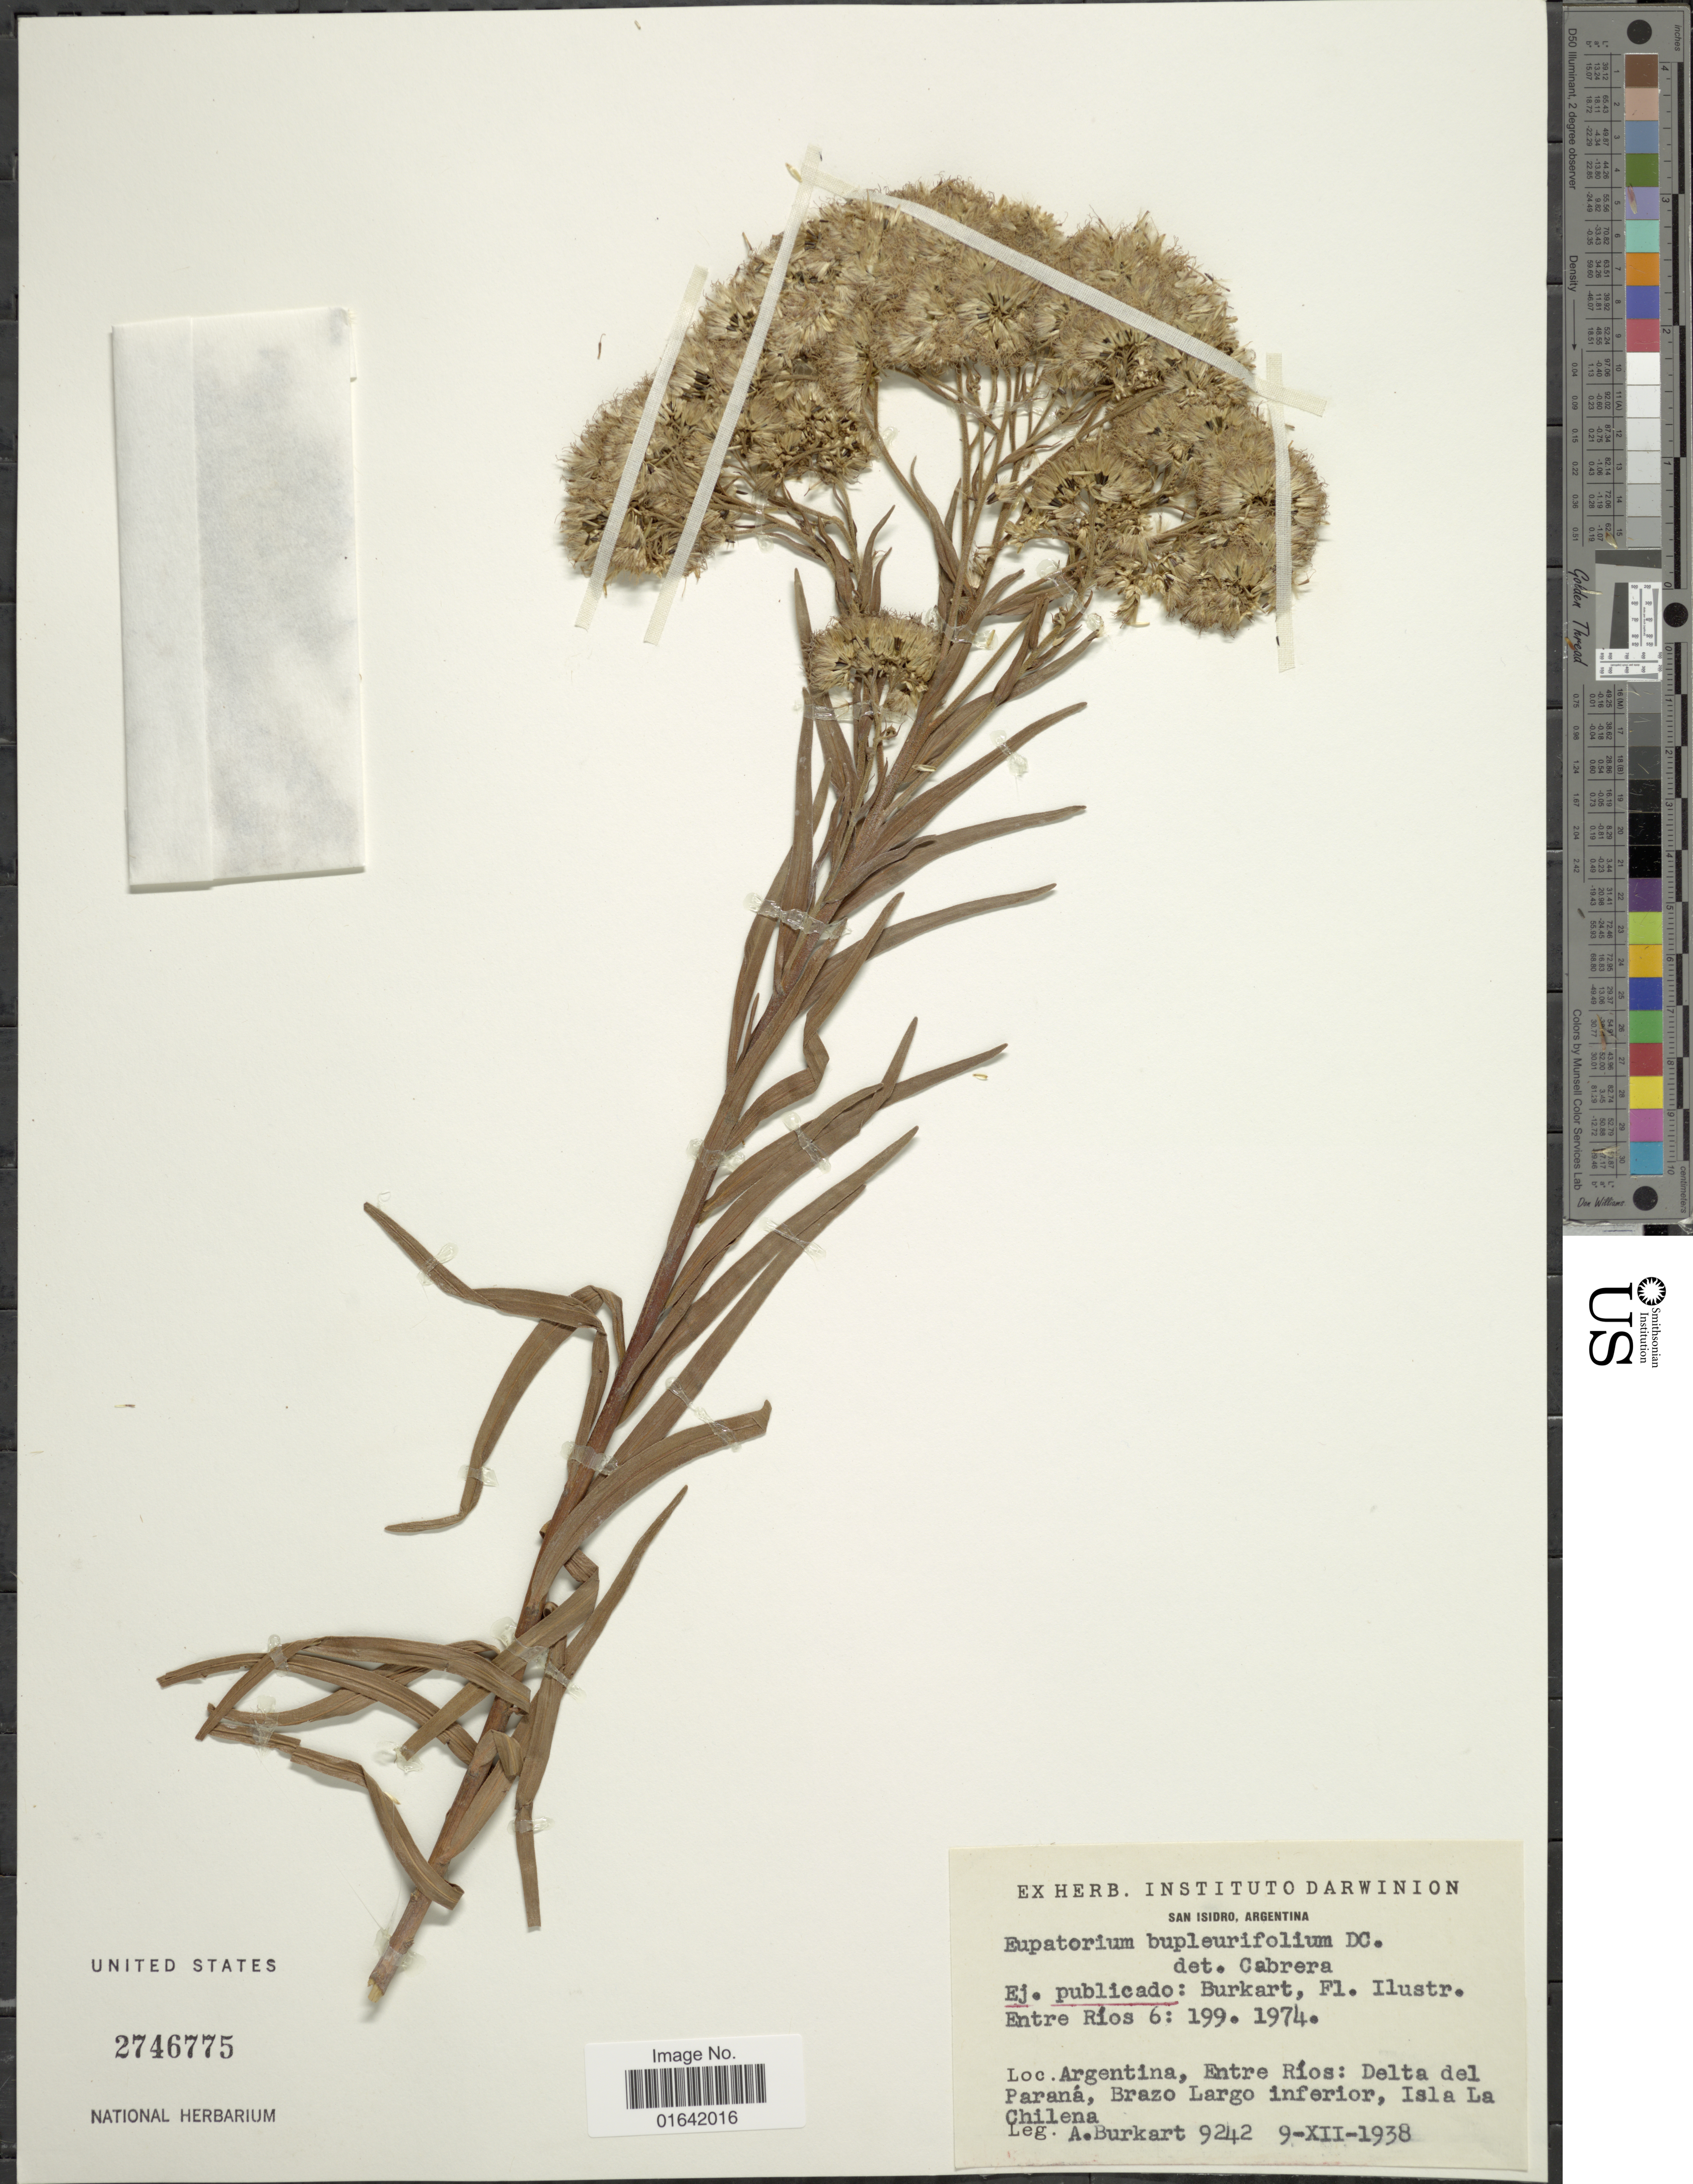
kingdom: Plantae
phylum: Tracheophyta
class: Magnoliopsida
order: Asterales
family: Asteraceae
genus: Campovassouria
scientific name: Campovassouria bupleurifolia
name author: (DC.) R.M. King & H. Rob.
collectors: A. E. Burkart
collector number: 9242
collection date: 1938-12-09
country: Argentina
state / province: Entre Rios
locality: Delta del Paraná, Brazo Largo inferior, Isla La Chilena.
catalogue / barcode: US 2746775